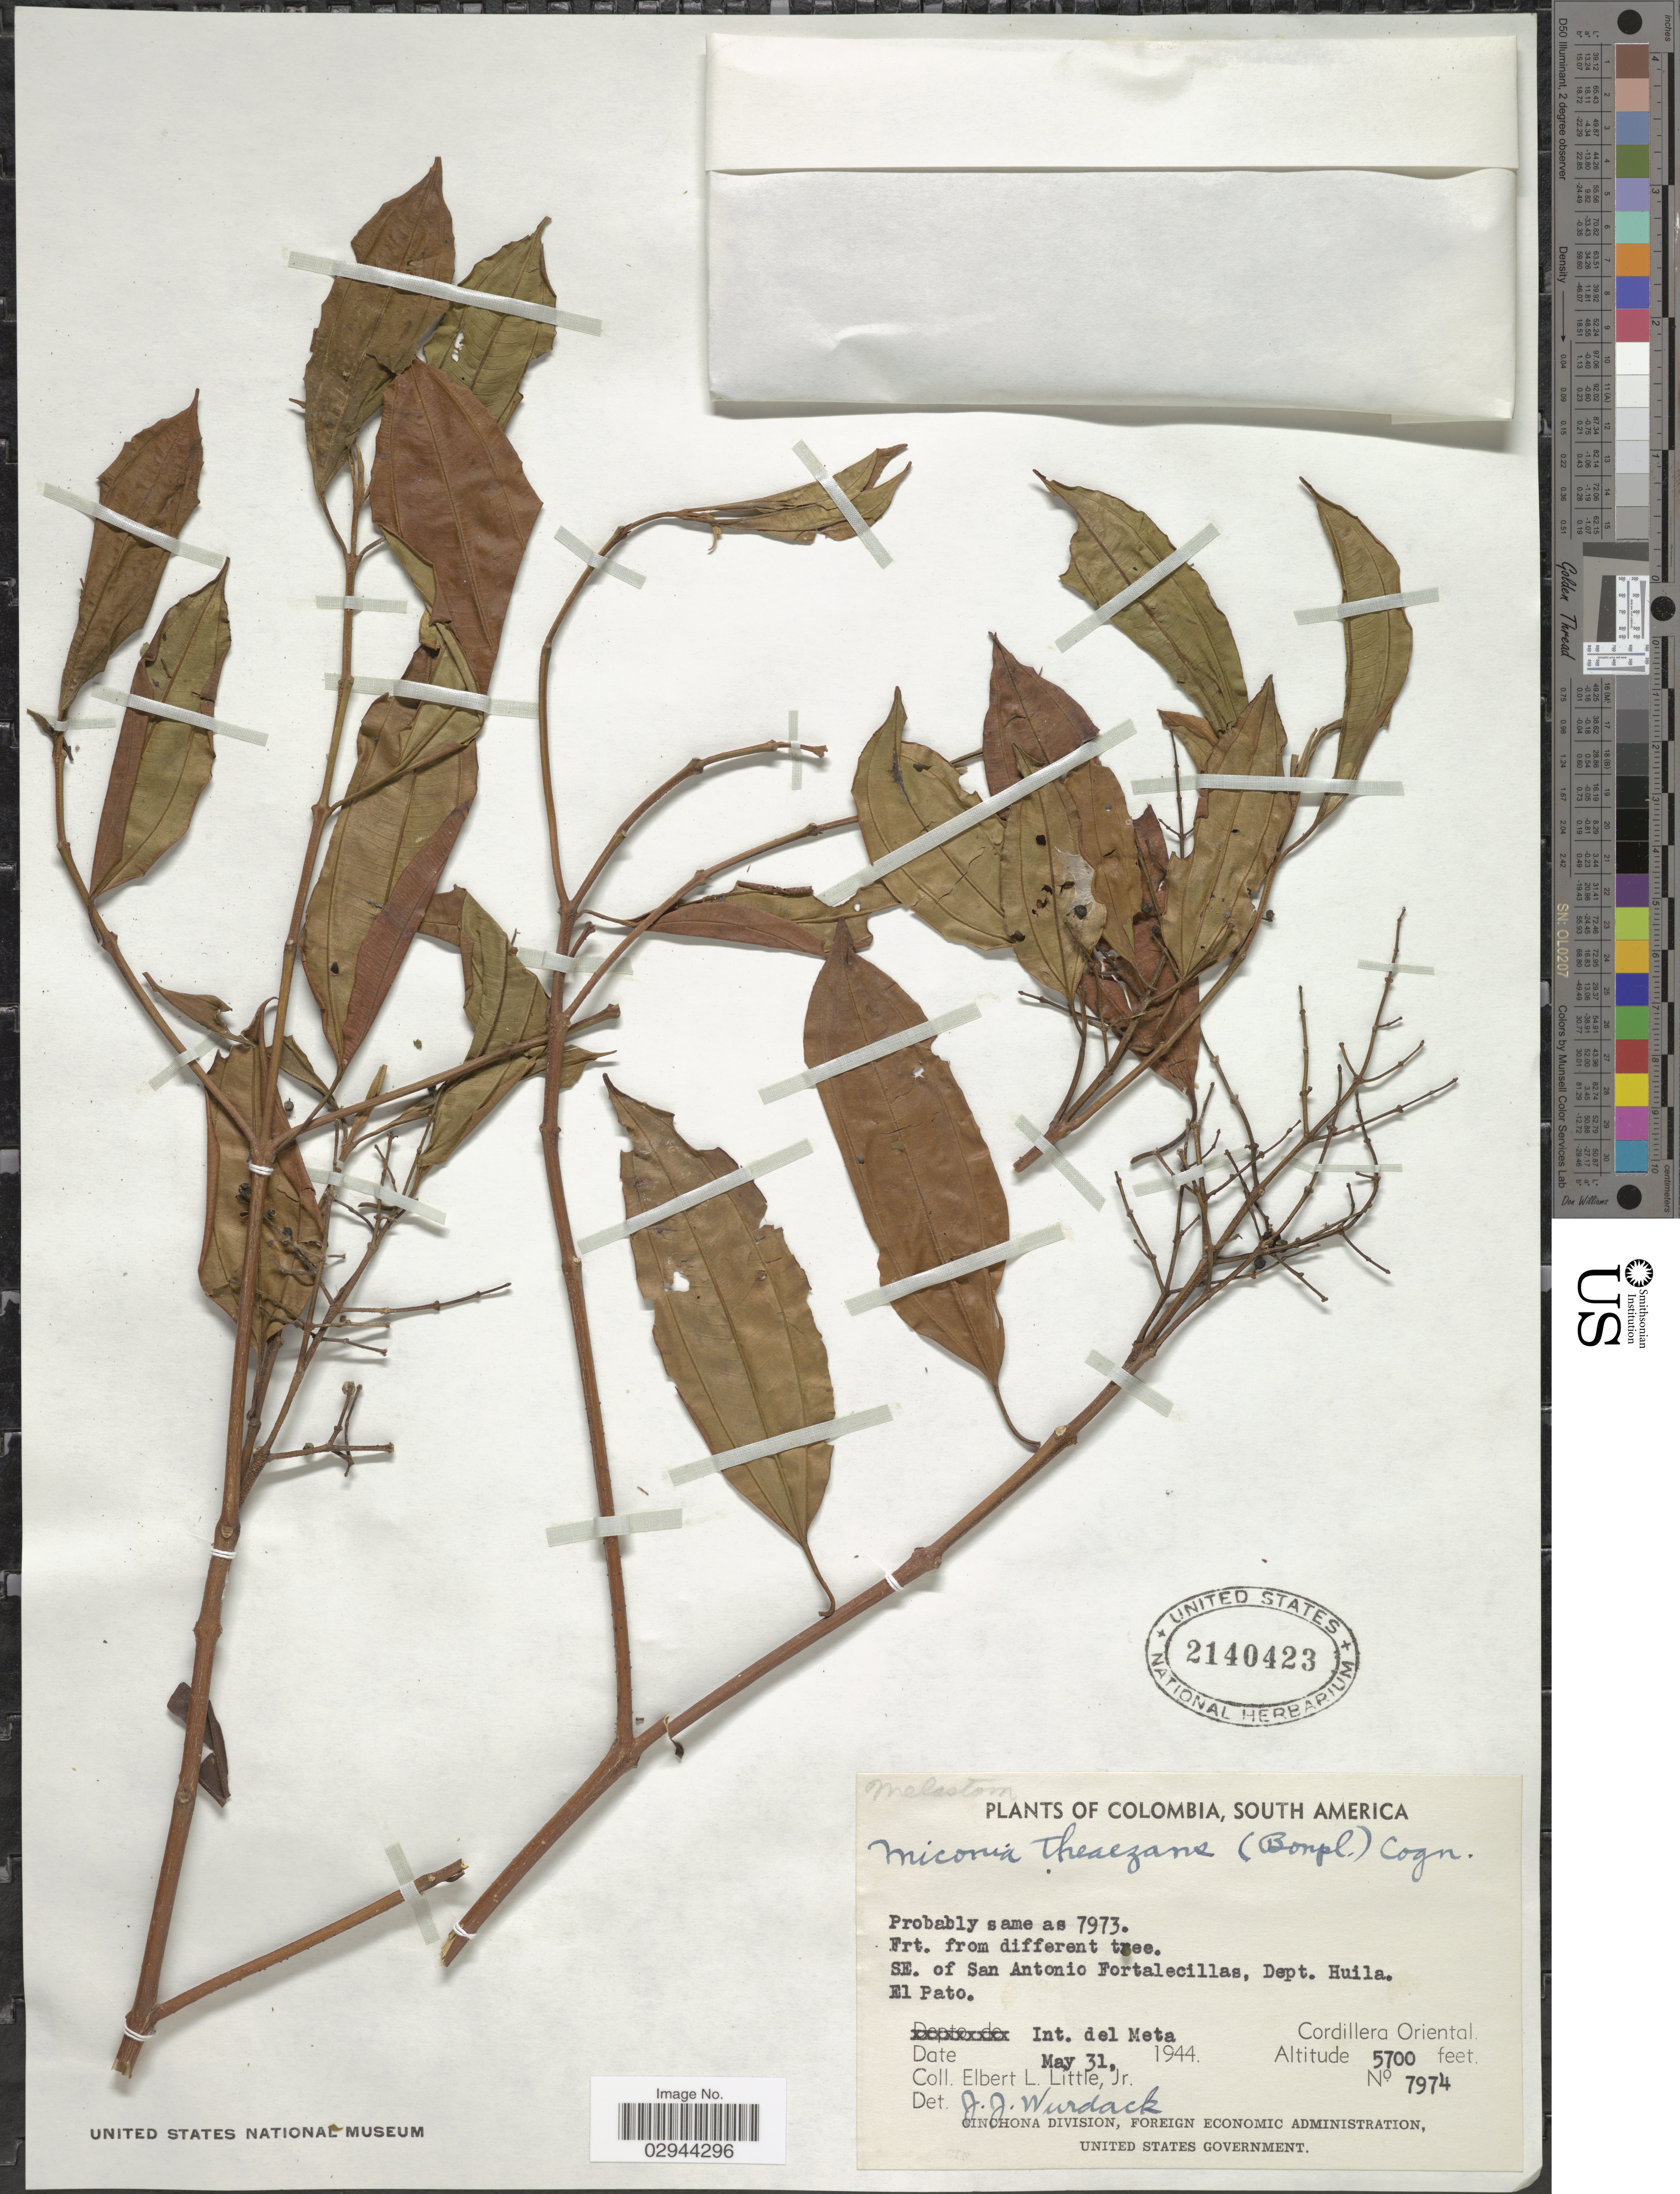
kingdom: Plantae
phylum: Tracheophyta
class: Magnoliopsida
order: Myrtales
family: Melastomataceae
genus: Miconia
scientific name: Miconia theizans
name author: (Bonpl.) Cogn.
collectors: E. L. Little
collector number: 7974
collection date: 1944-05-31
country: Colombia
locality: SE. of San Antonio Fortalecillas, Dept. Huila, El Pato, Int. del Meta, Cordillera Oriental.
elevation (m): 1737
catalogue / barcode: US 2140423